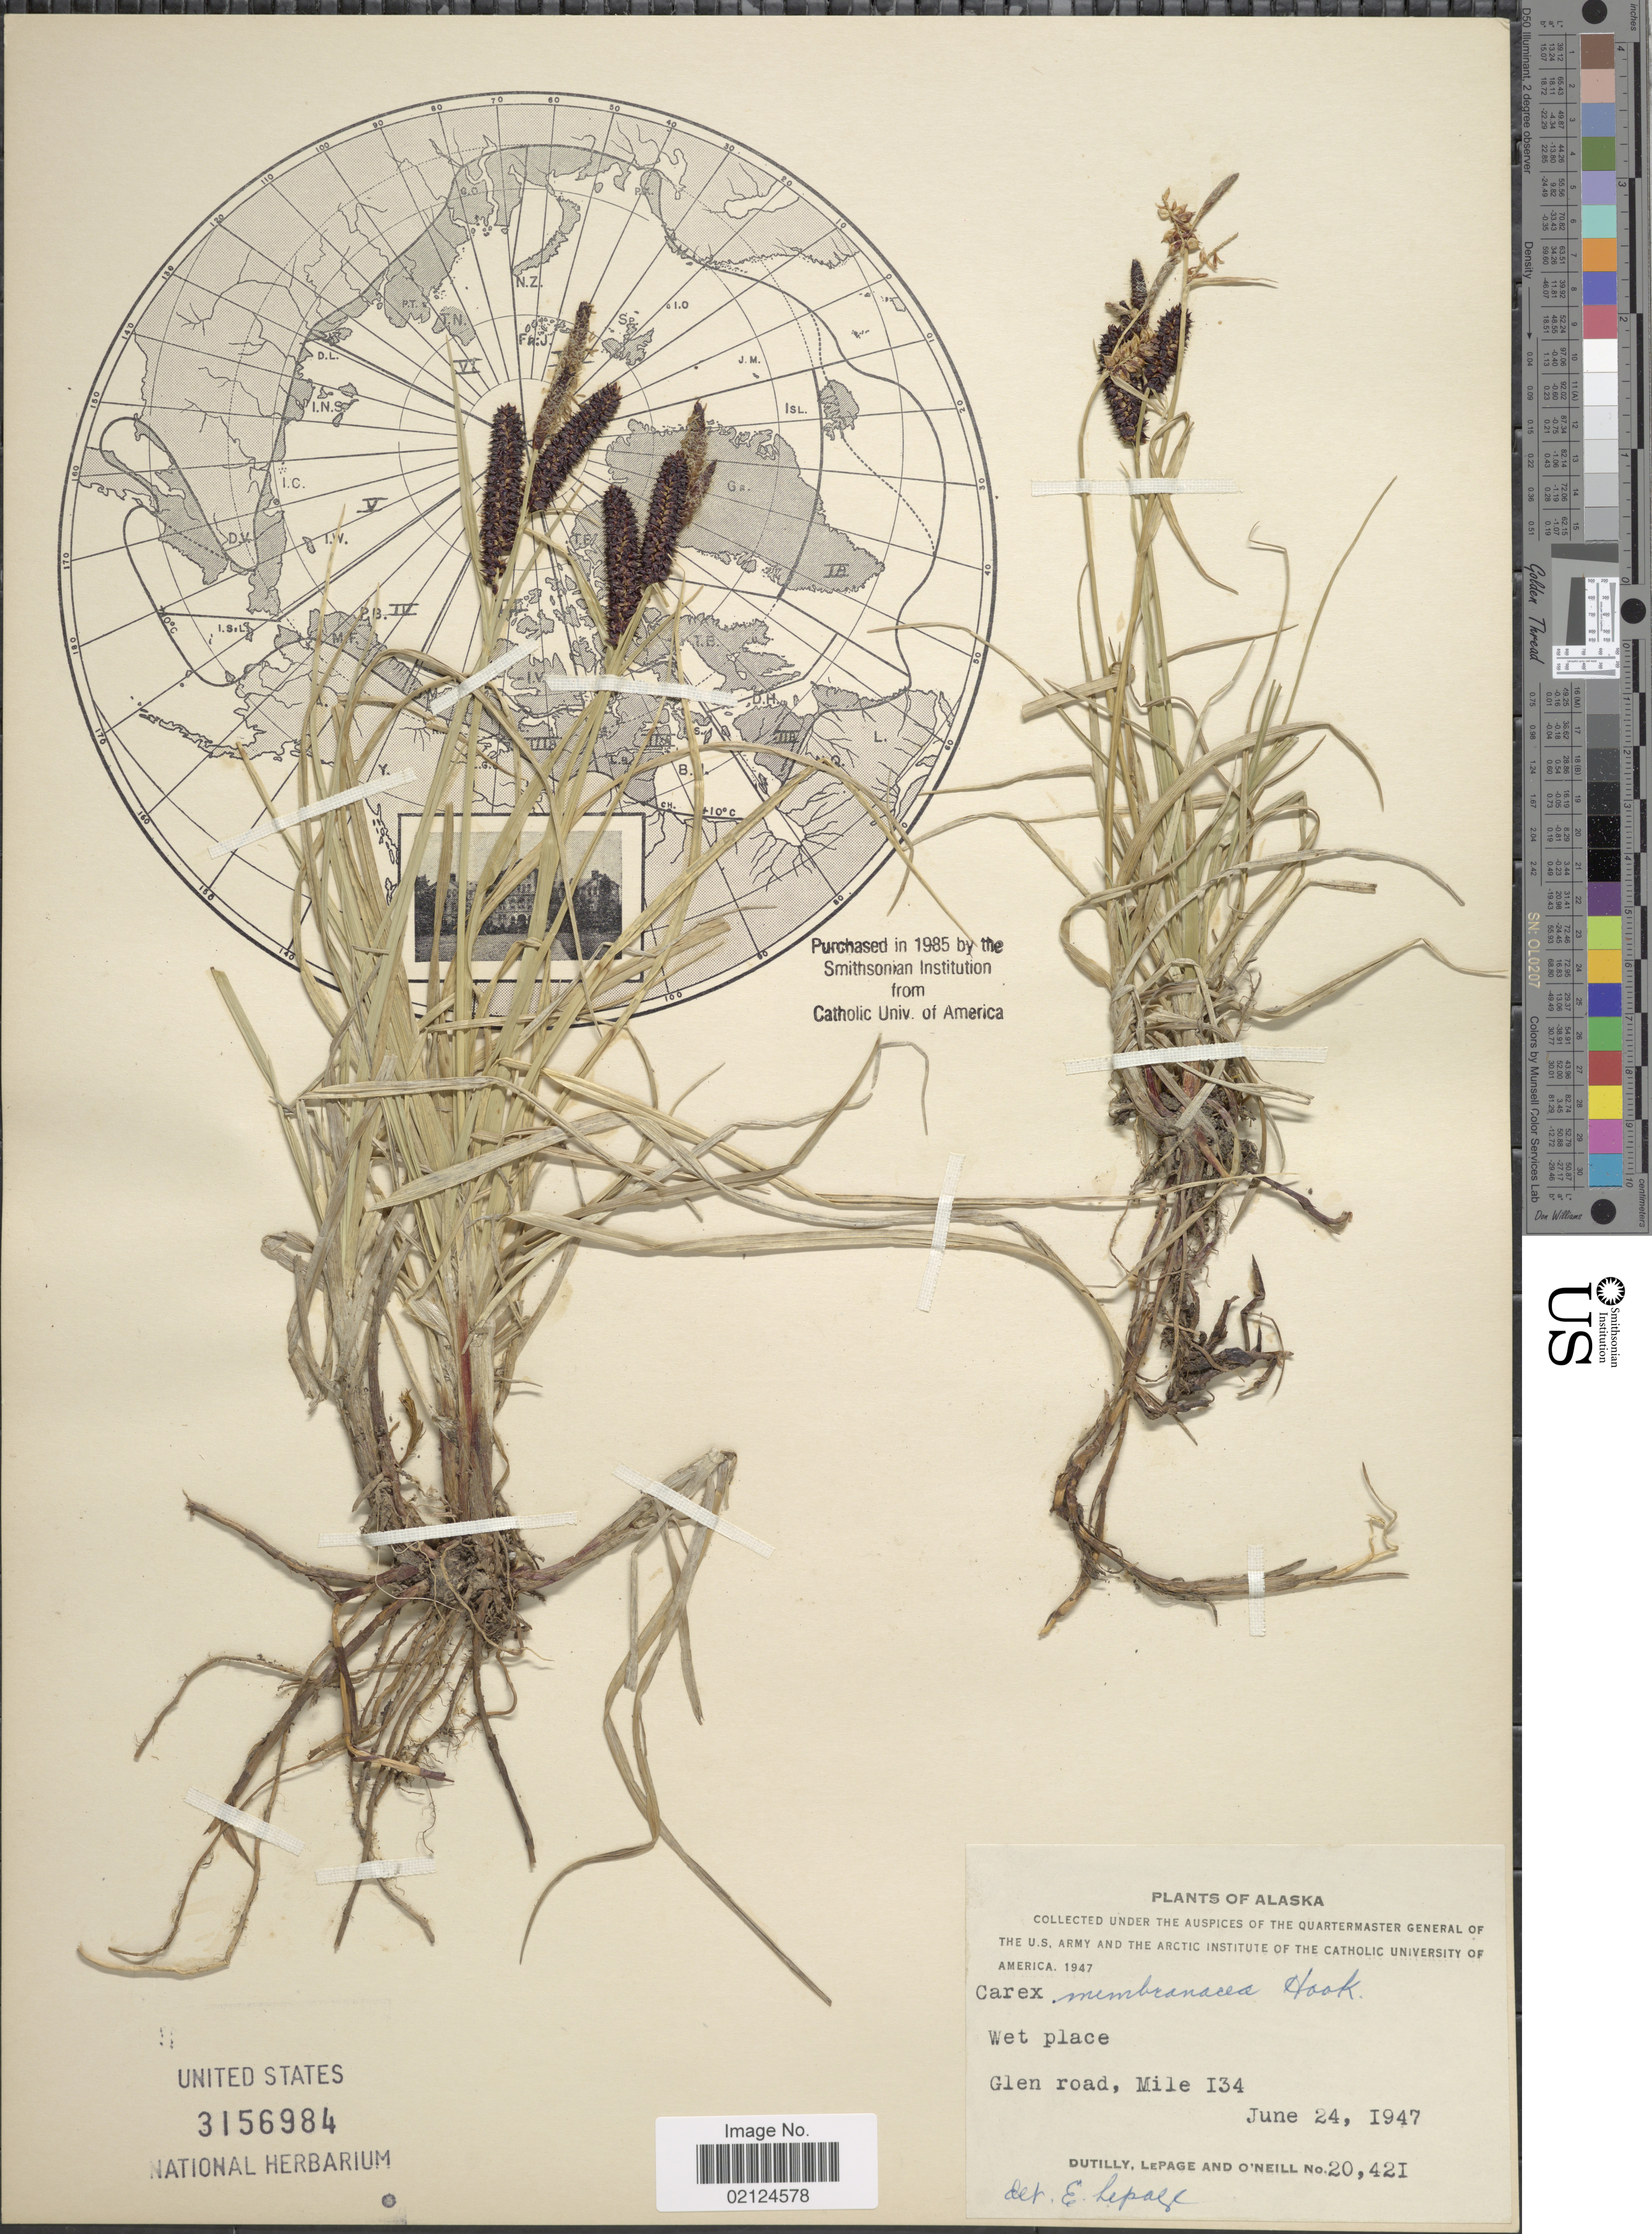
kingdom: Plantae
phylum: Tracheophyta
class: Liliopsida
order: Poales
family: Cyperaceae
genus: Carex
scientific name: Carex membranacea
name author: Hook.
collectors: -. Dutilly, -. LePage & O' Neill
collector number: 20421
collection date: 1947-06-24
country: United States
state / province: Alaska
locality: Glen Road, Mile 134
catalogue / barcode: US 3156984